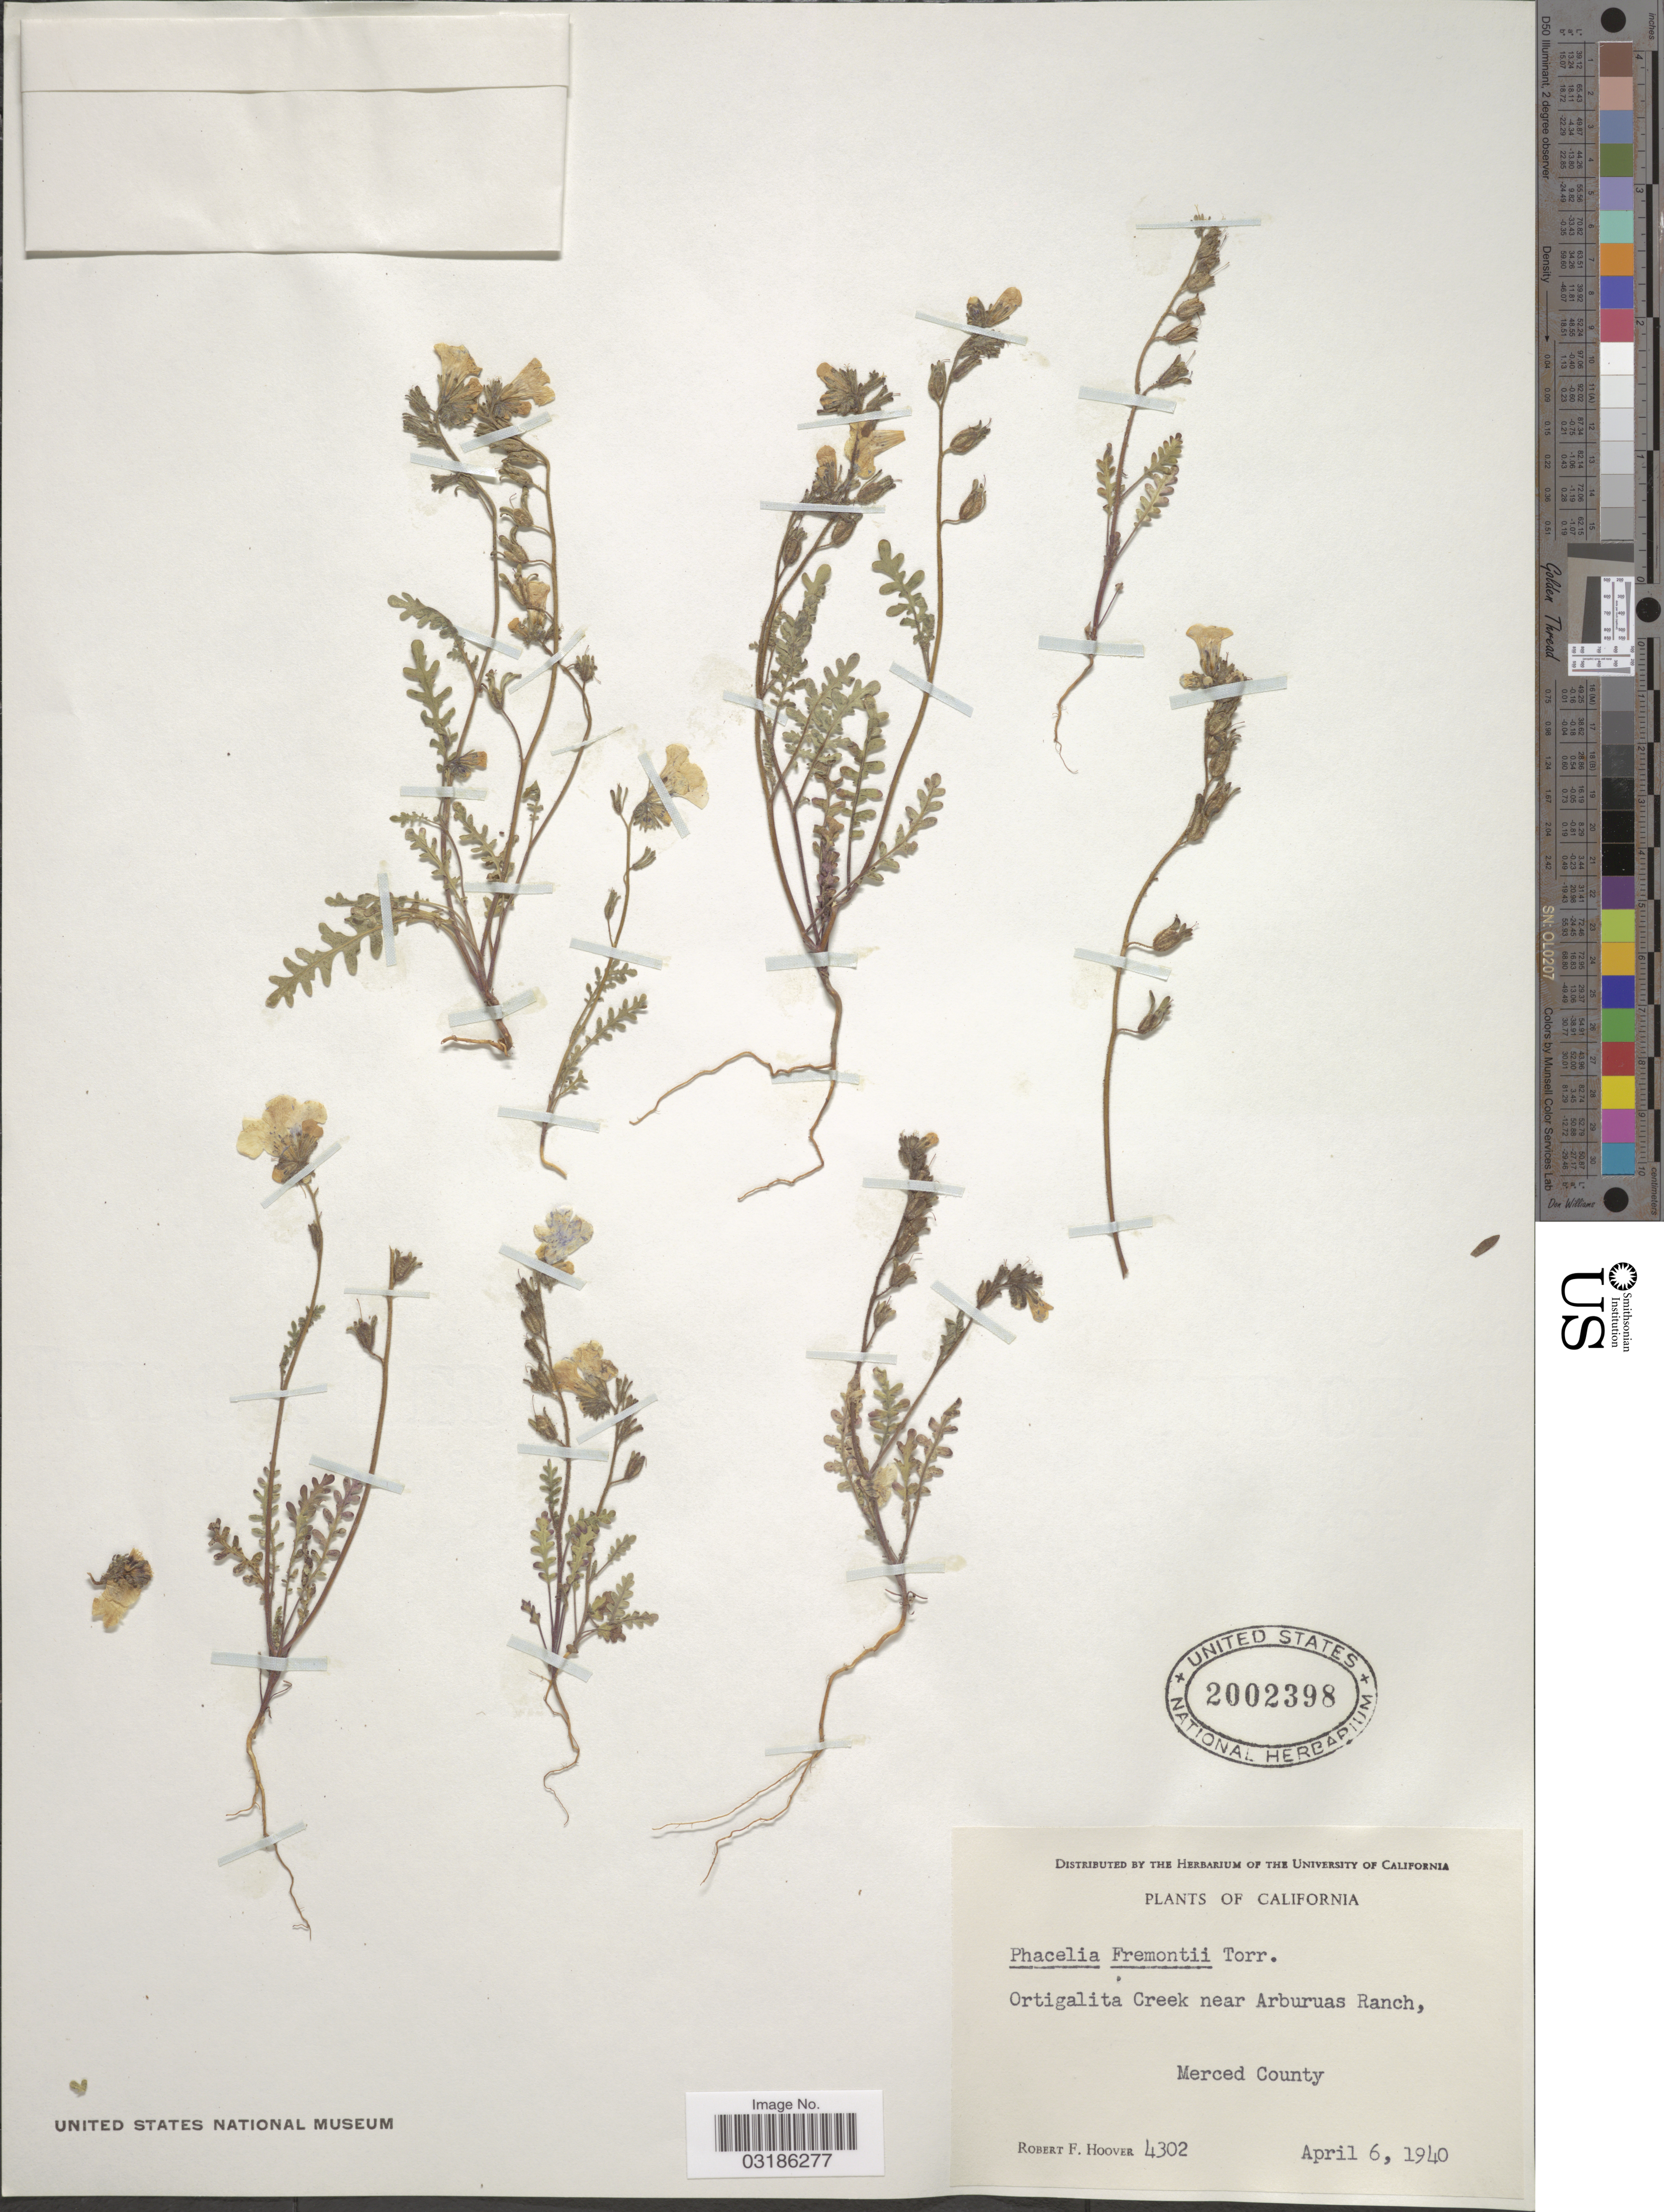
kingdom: Plantae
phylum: Tracheophyta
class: Magnoliopsida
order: Boraginales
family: Hydrophyllaceae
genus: Phacelia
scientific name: Phacelia fremontii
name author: Torr.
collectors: R. F. Hoover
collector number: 4302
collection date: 1940-04-06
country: United States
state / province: California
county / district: Merced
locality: Ortigalita Creek near Arburuas Ranch, Merced County.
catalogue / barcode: US 2002398